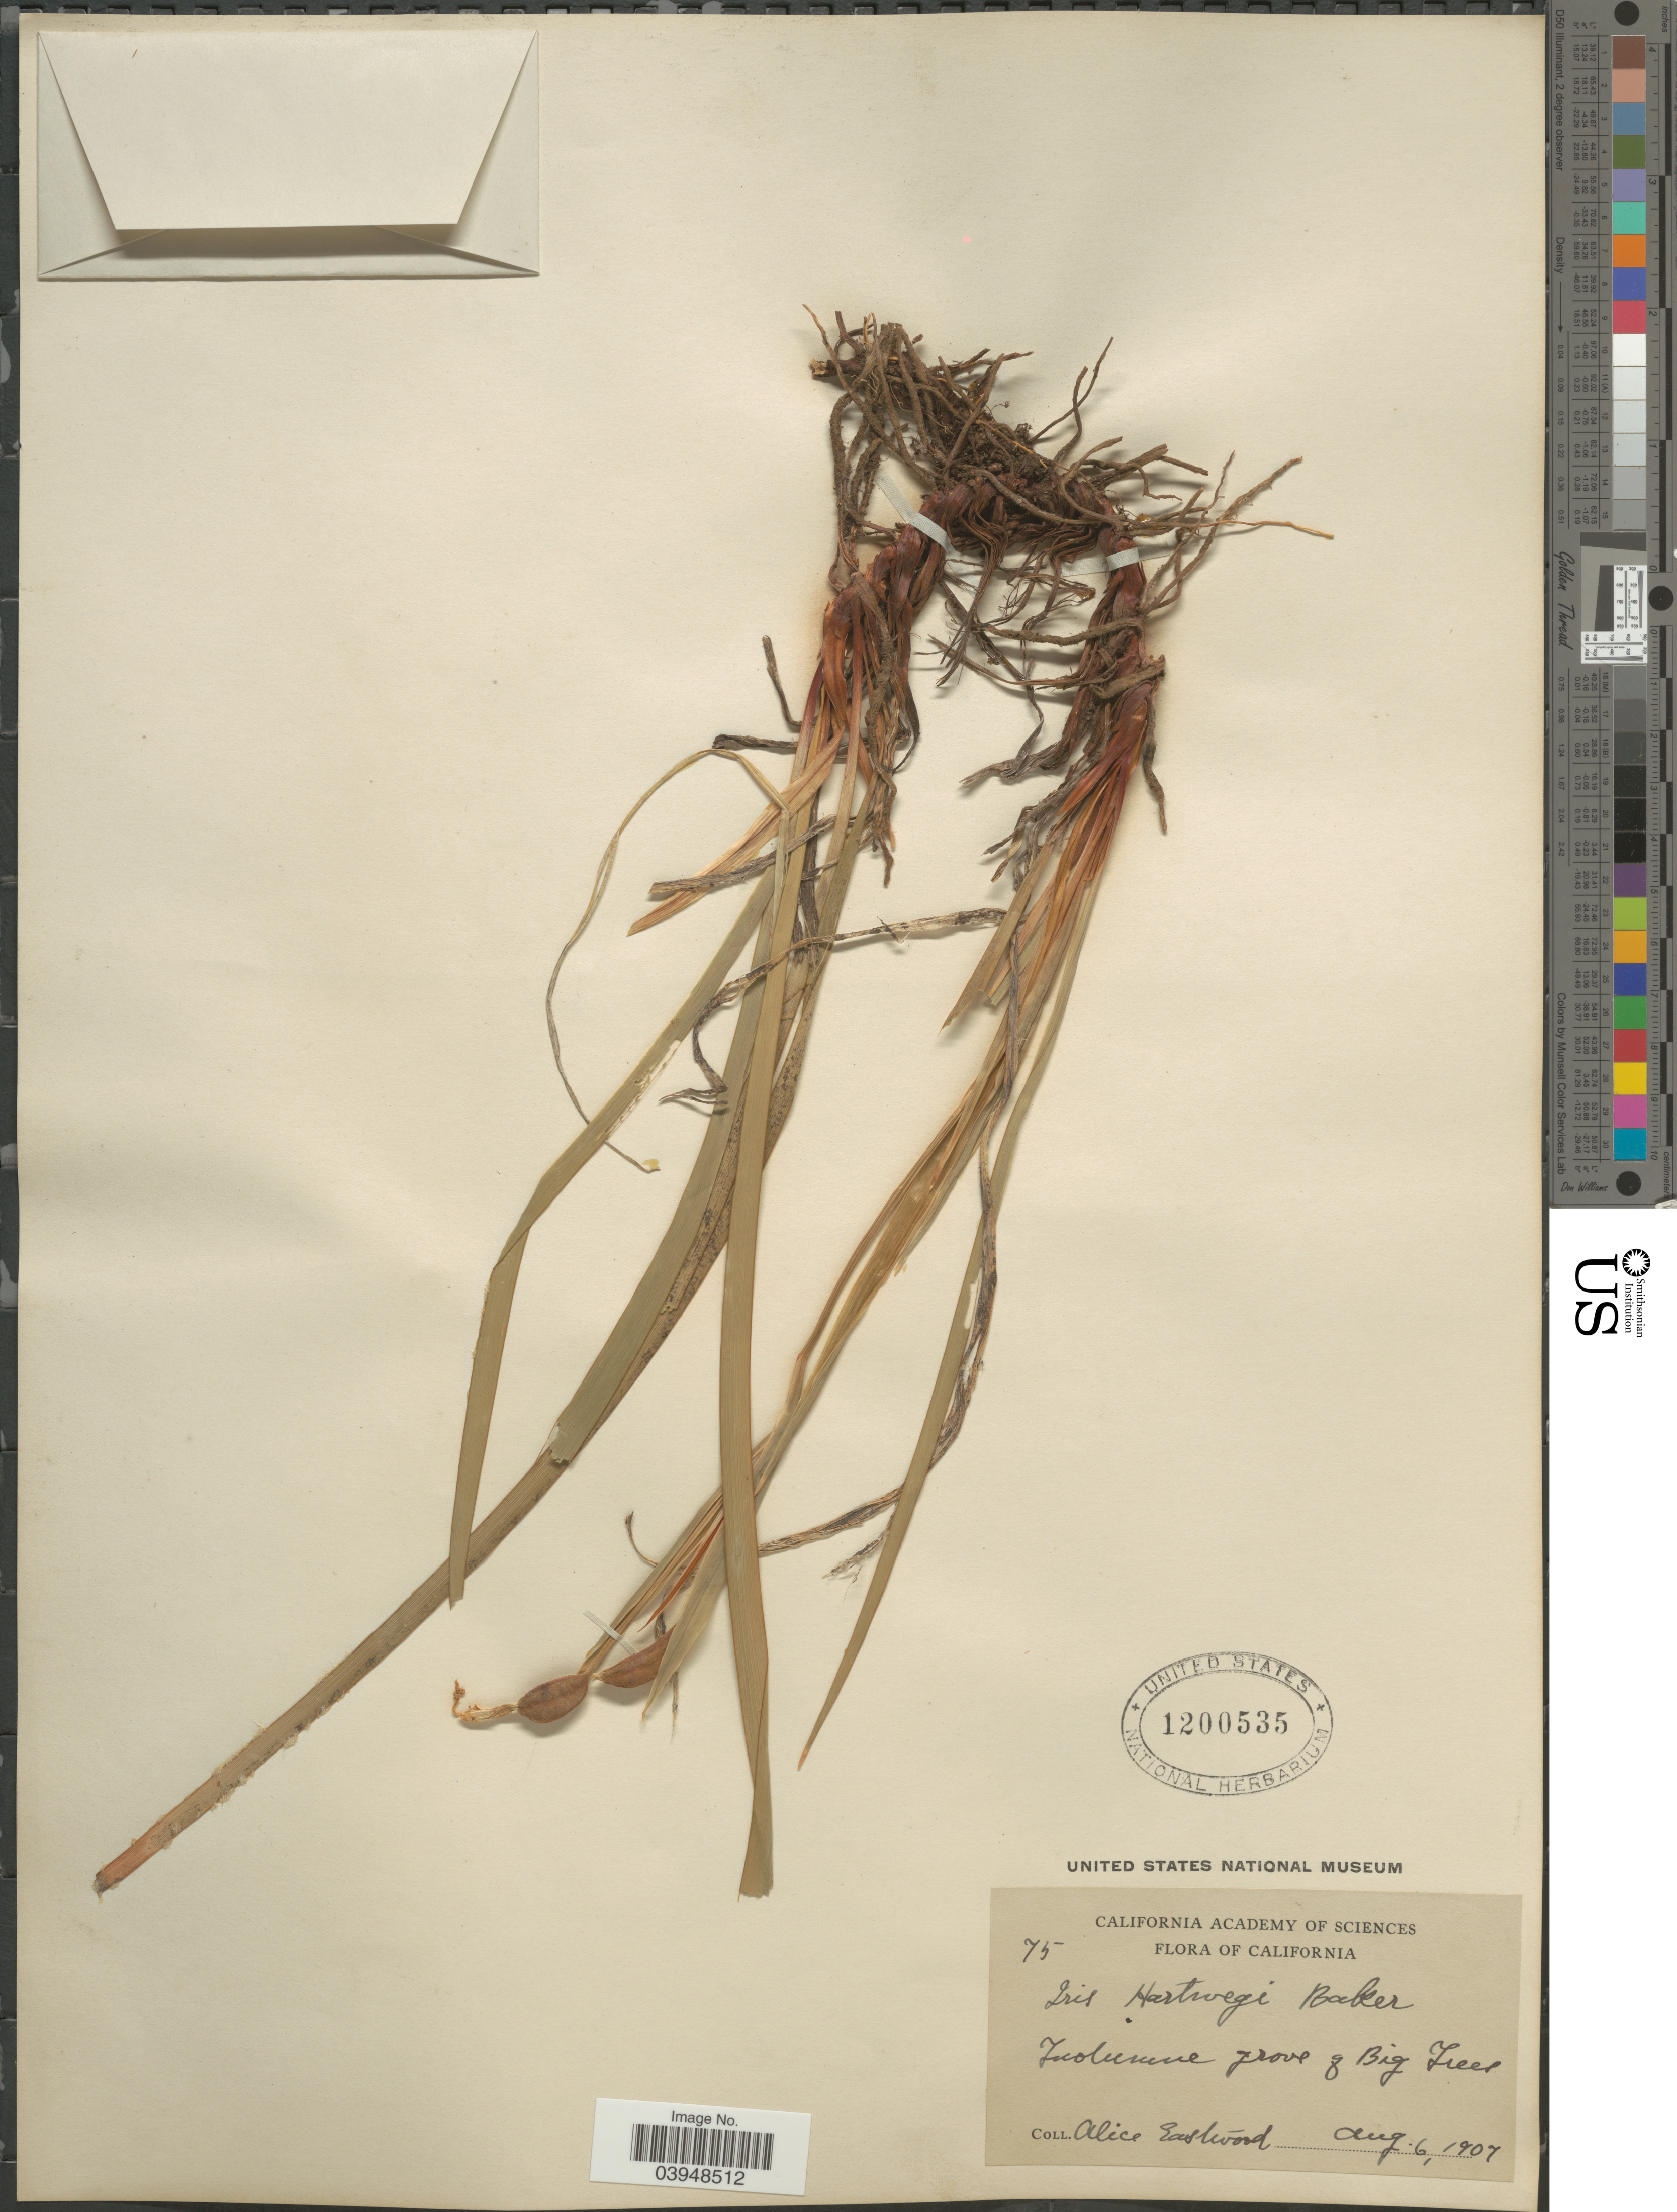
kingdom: Plantae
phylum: Tracheophyta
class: Liliopsida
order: Asparagales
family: Iridaceae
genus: Iris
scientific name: Iris hartwegii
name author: Baker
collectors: A. Eastwood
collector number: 75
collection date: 1907-08-06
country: United States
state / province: California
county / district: Tuolumne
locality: Tuolumne Grove & Big Trees.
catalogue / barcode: US 1200535